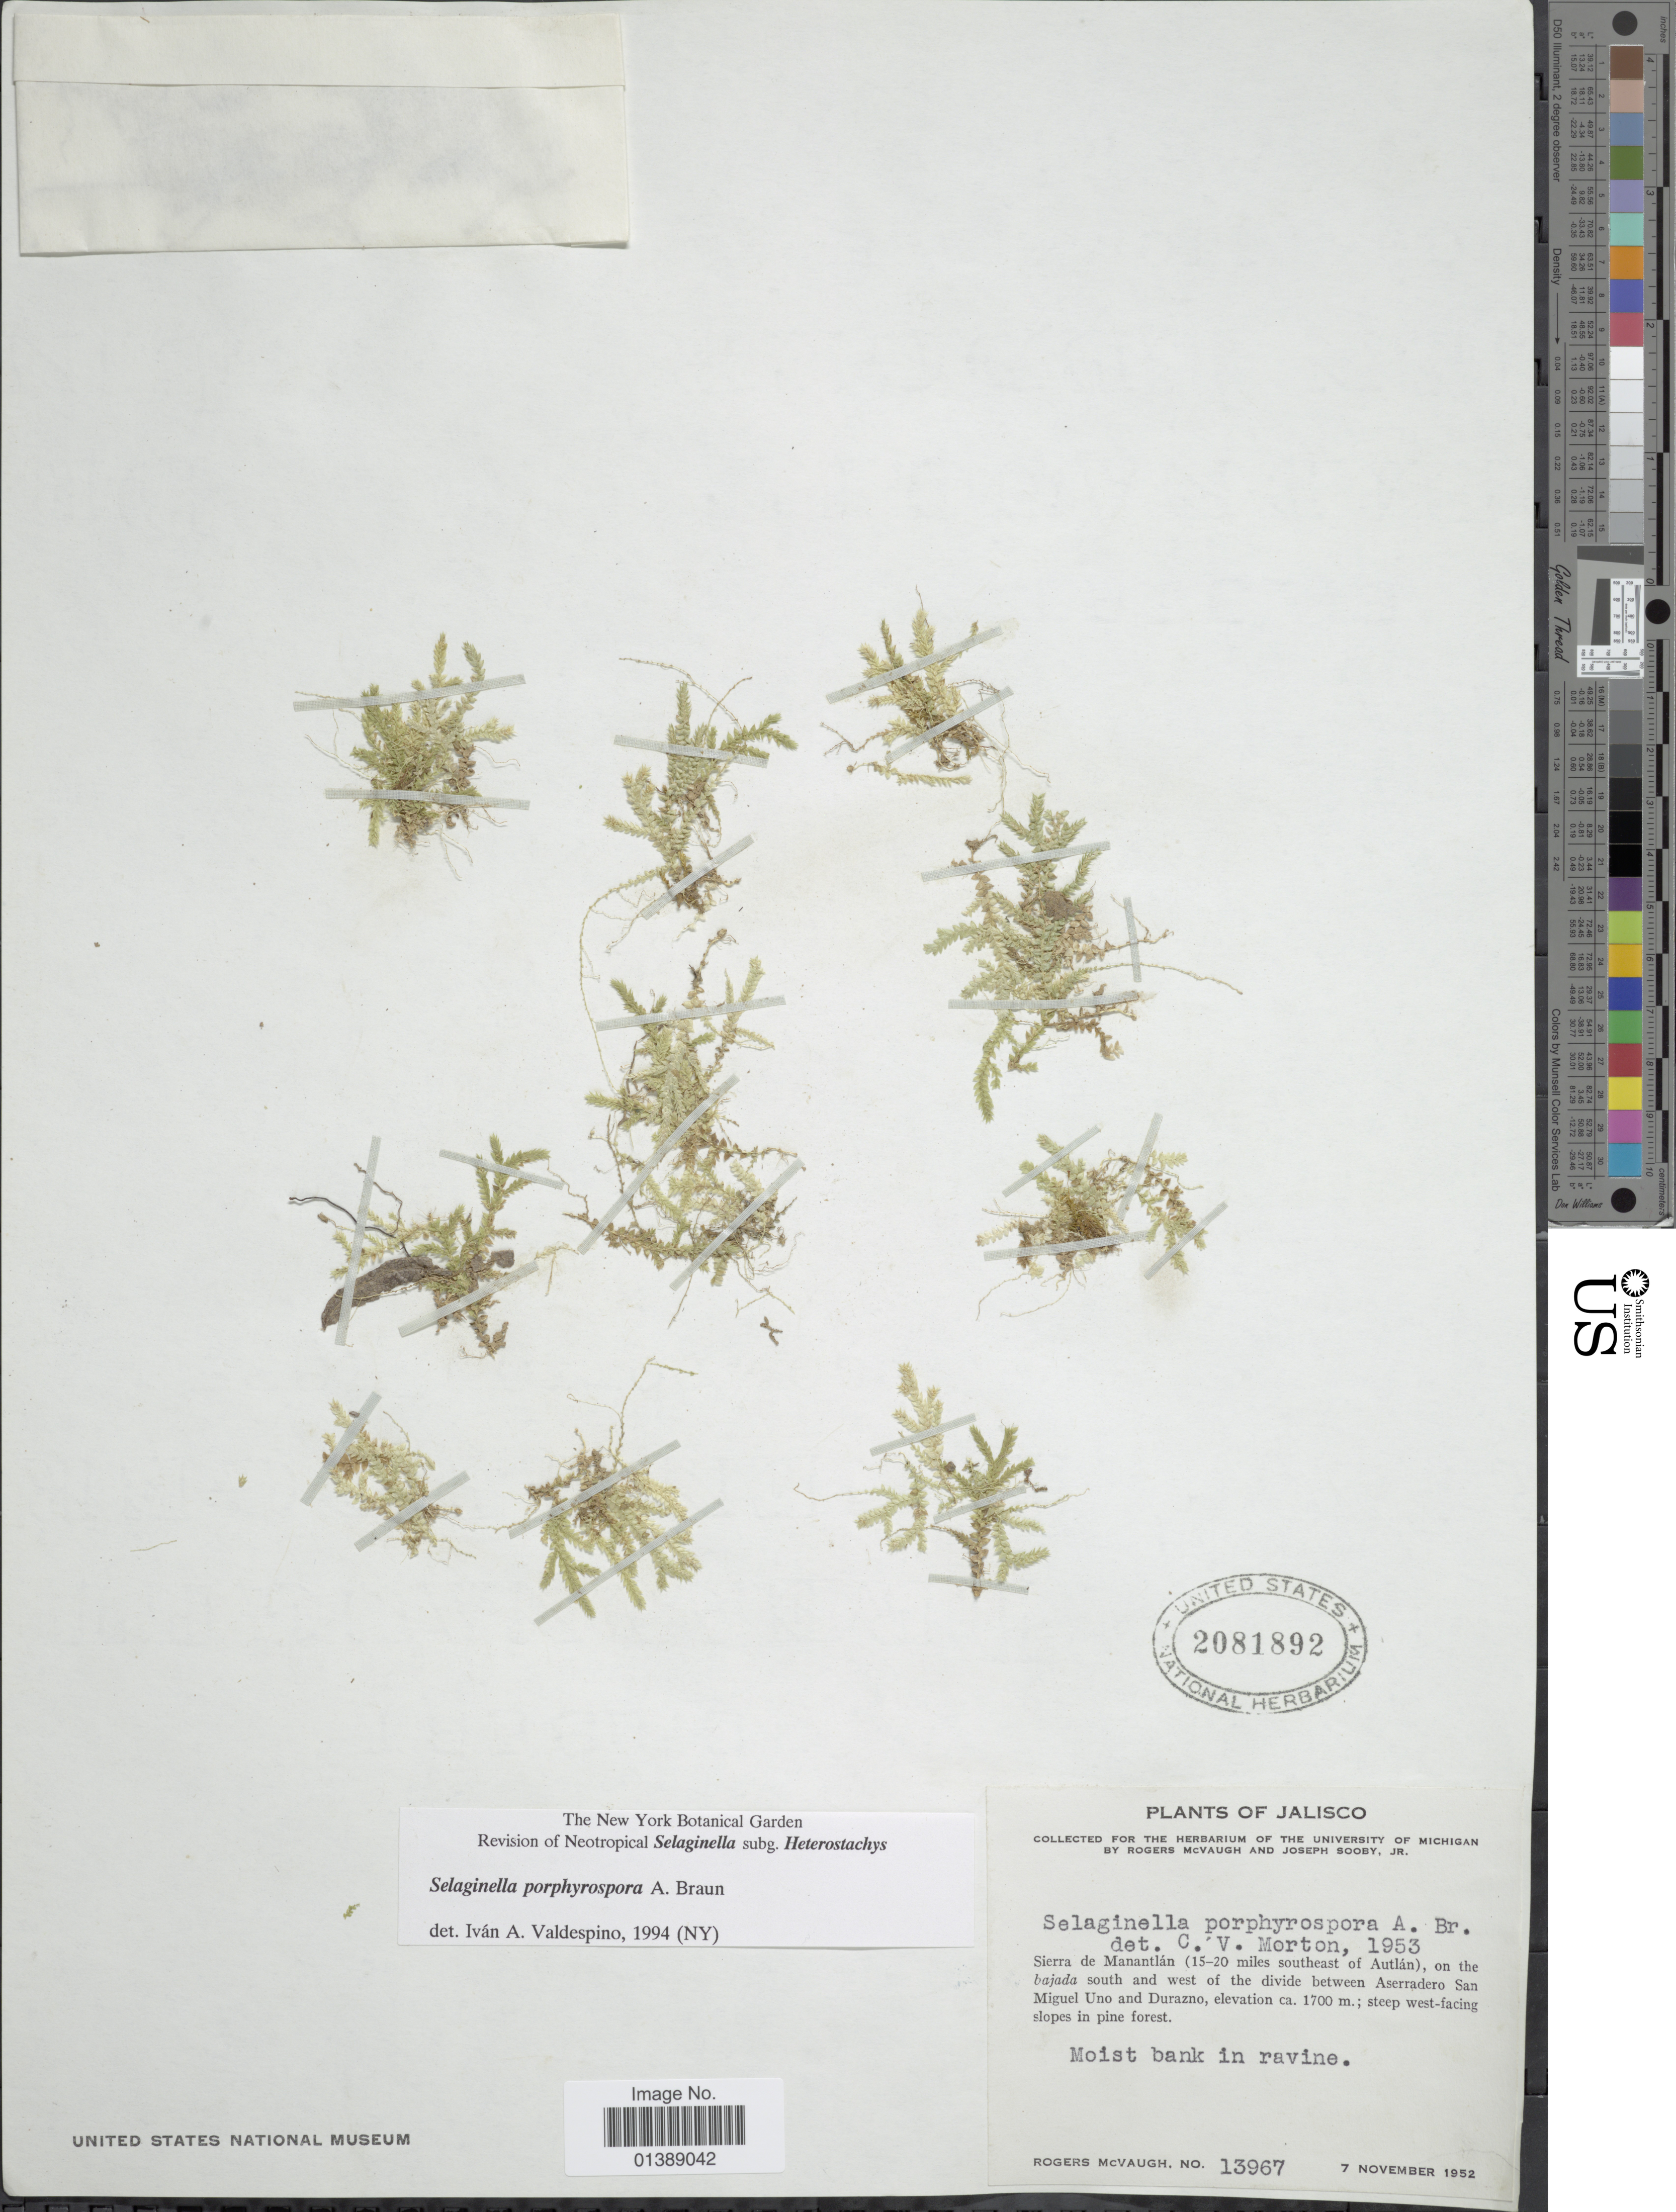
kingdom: Plantae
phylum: Tracheophyta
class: Lycopodiopsida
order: Selaginellales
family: Selaginellaceae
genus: Selaginella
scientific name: Selaginella porphyrospora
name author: A. Braun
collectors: R. McVaugh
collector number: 13967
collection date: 1952-11-07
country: Mexico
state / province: Jalisco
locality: Sierra de Manantlán (15-20 miles southeast of Autlán), on the bajada south and west of the divide between Aserradero San Miguel Uno and Durazno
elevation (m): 1700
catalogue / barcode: US 2081892